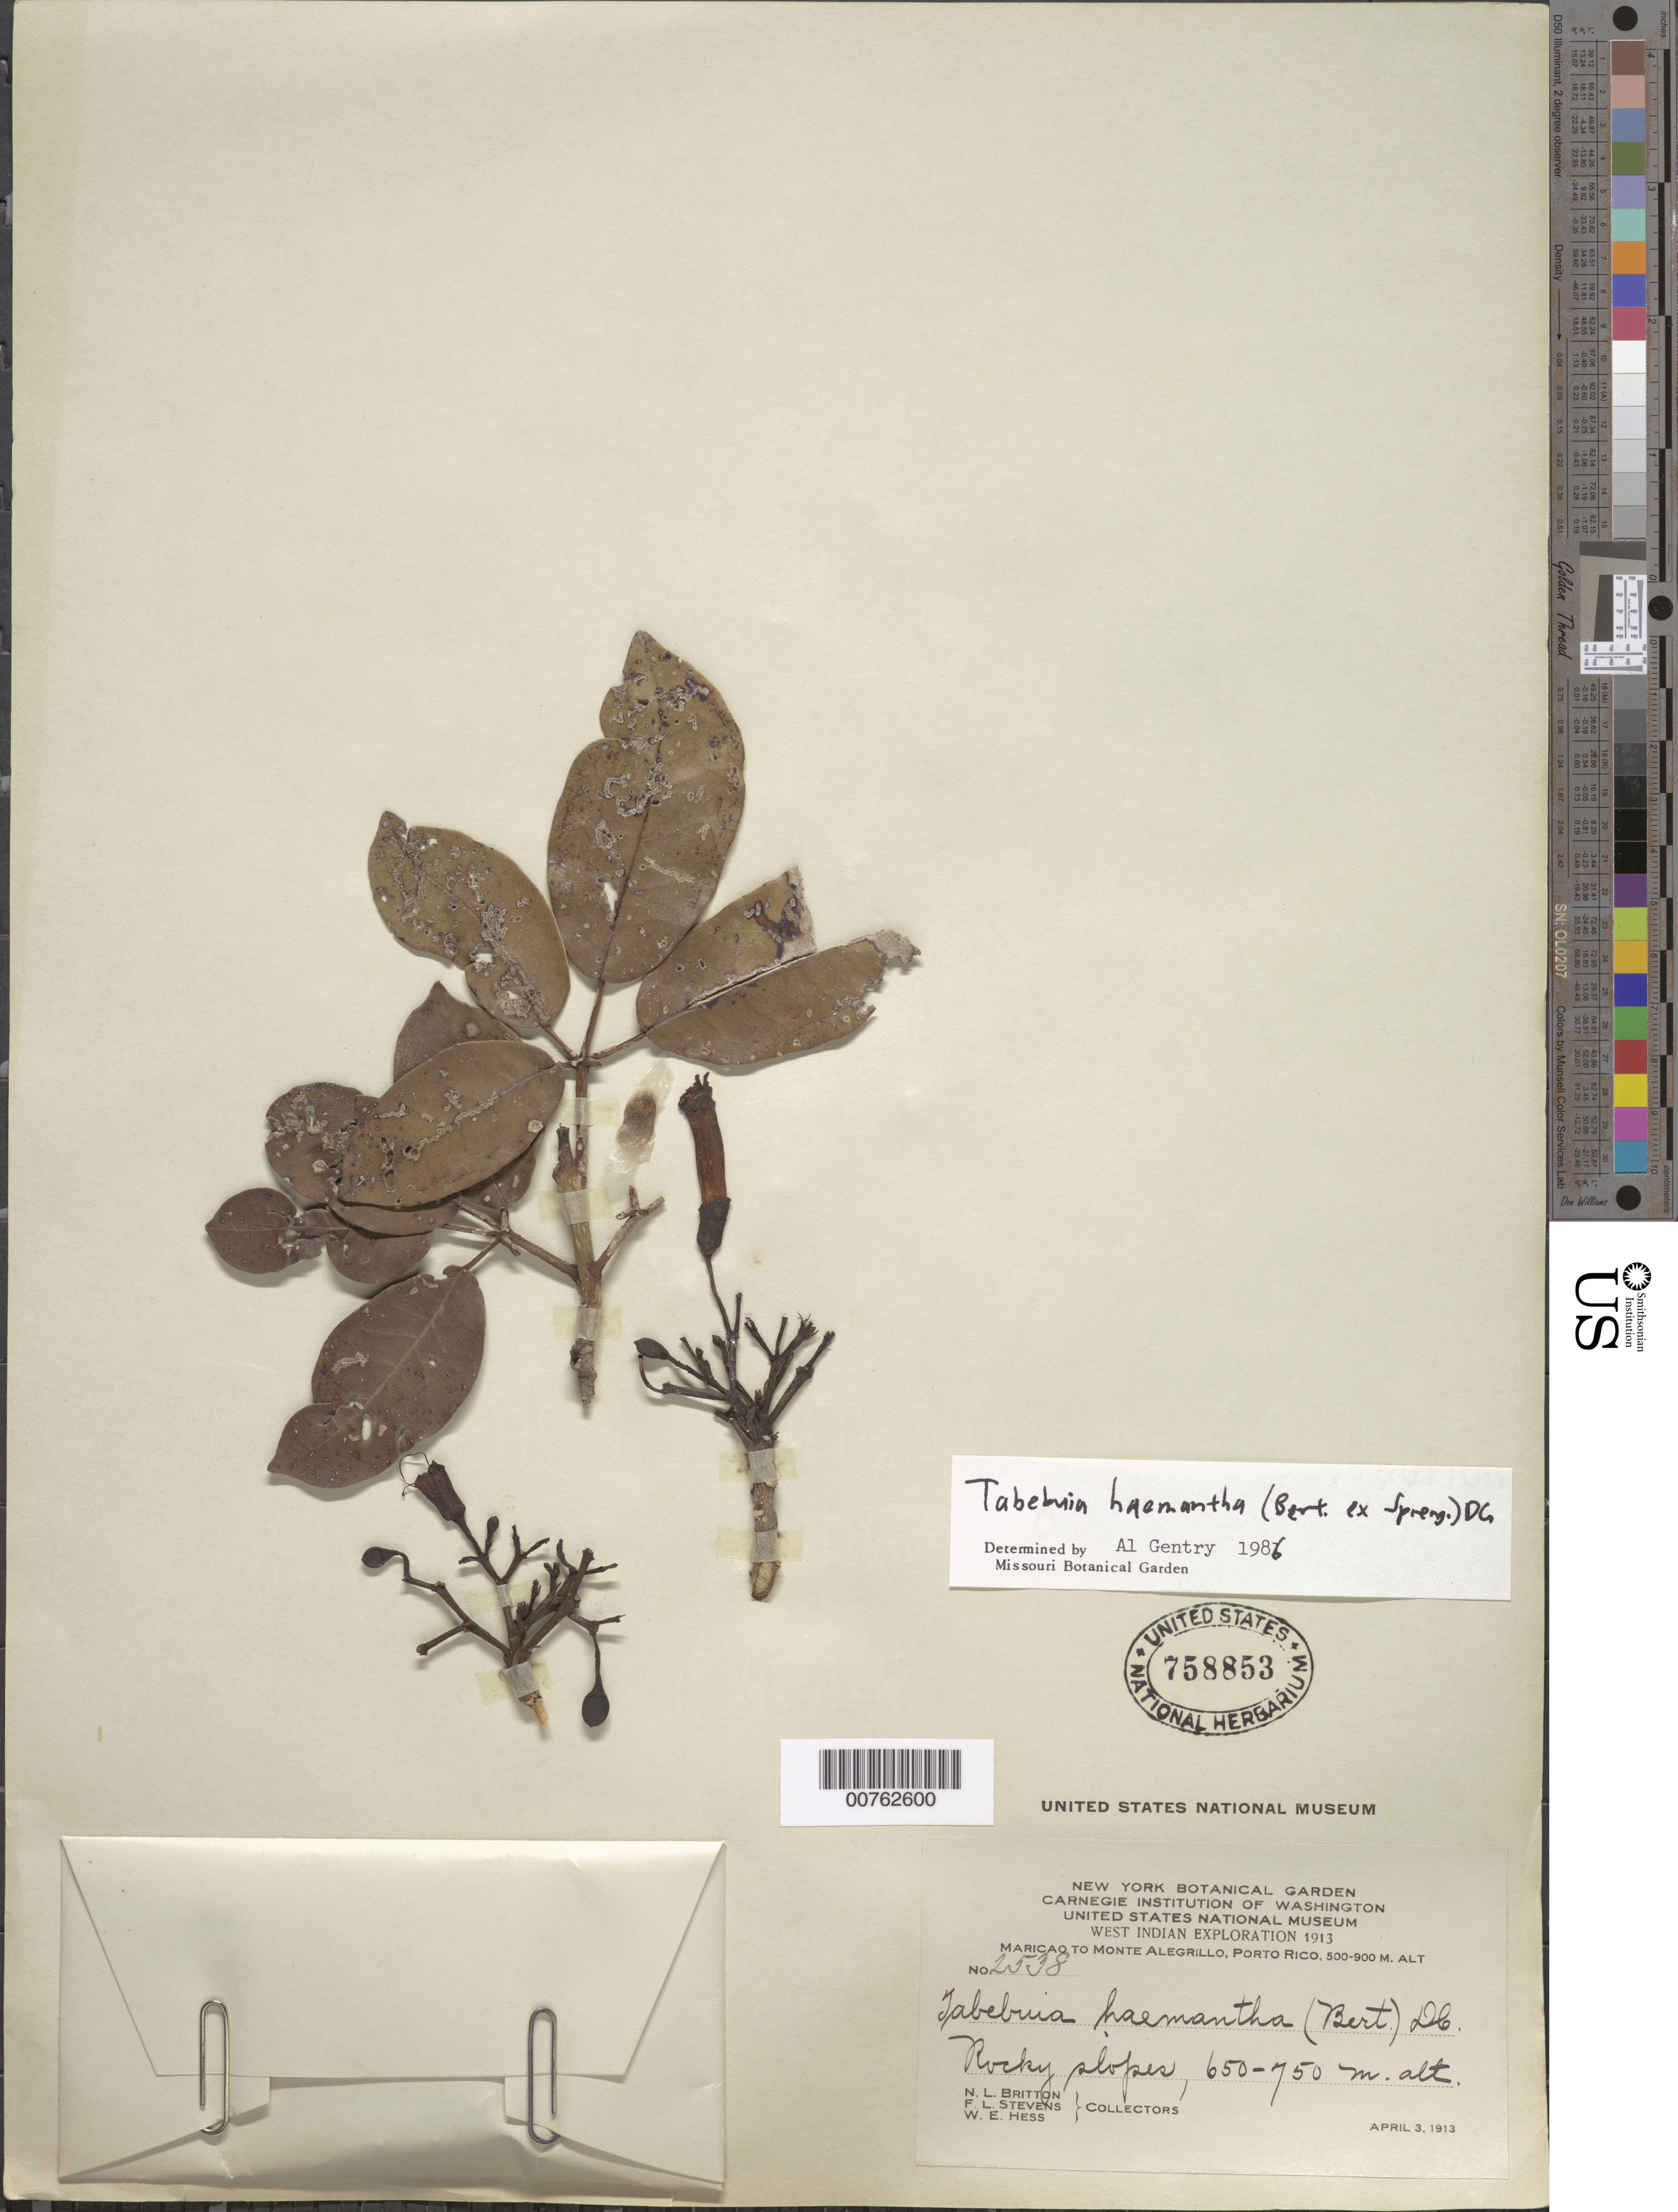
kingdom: Plantae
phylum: Tracheophyta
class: Magnoliopsida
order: Lamiales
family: Bignoniaceae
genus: Tabebuia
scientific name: Tabebuia haemantha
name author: (Bertero ex Spreng.) DC.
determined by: Gentry, A. H.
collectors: N. Britton, F. L. Stevens & W. Hess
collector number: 2538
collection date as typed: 03 Apr 1913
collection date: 1913-04-03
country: Puerto Rico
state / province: Maricao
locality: Maricao to Monte Alegrillo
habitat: Rocky slopes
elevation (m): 500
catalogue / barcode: US 758853